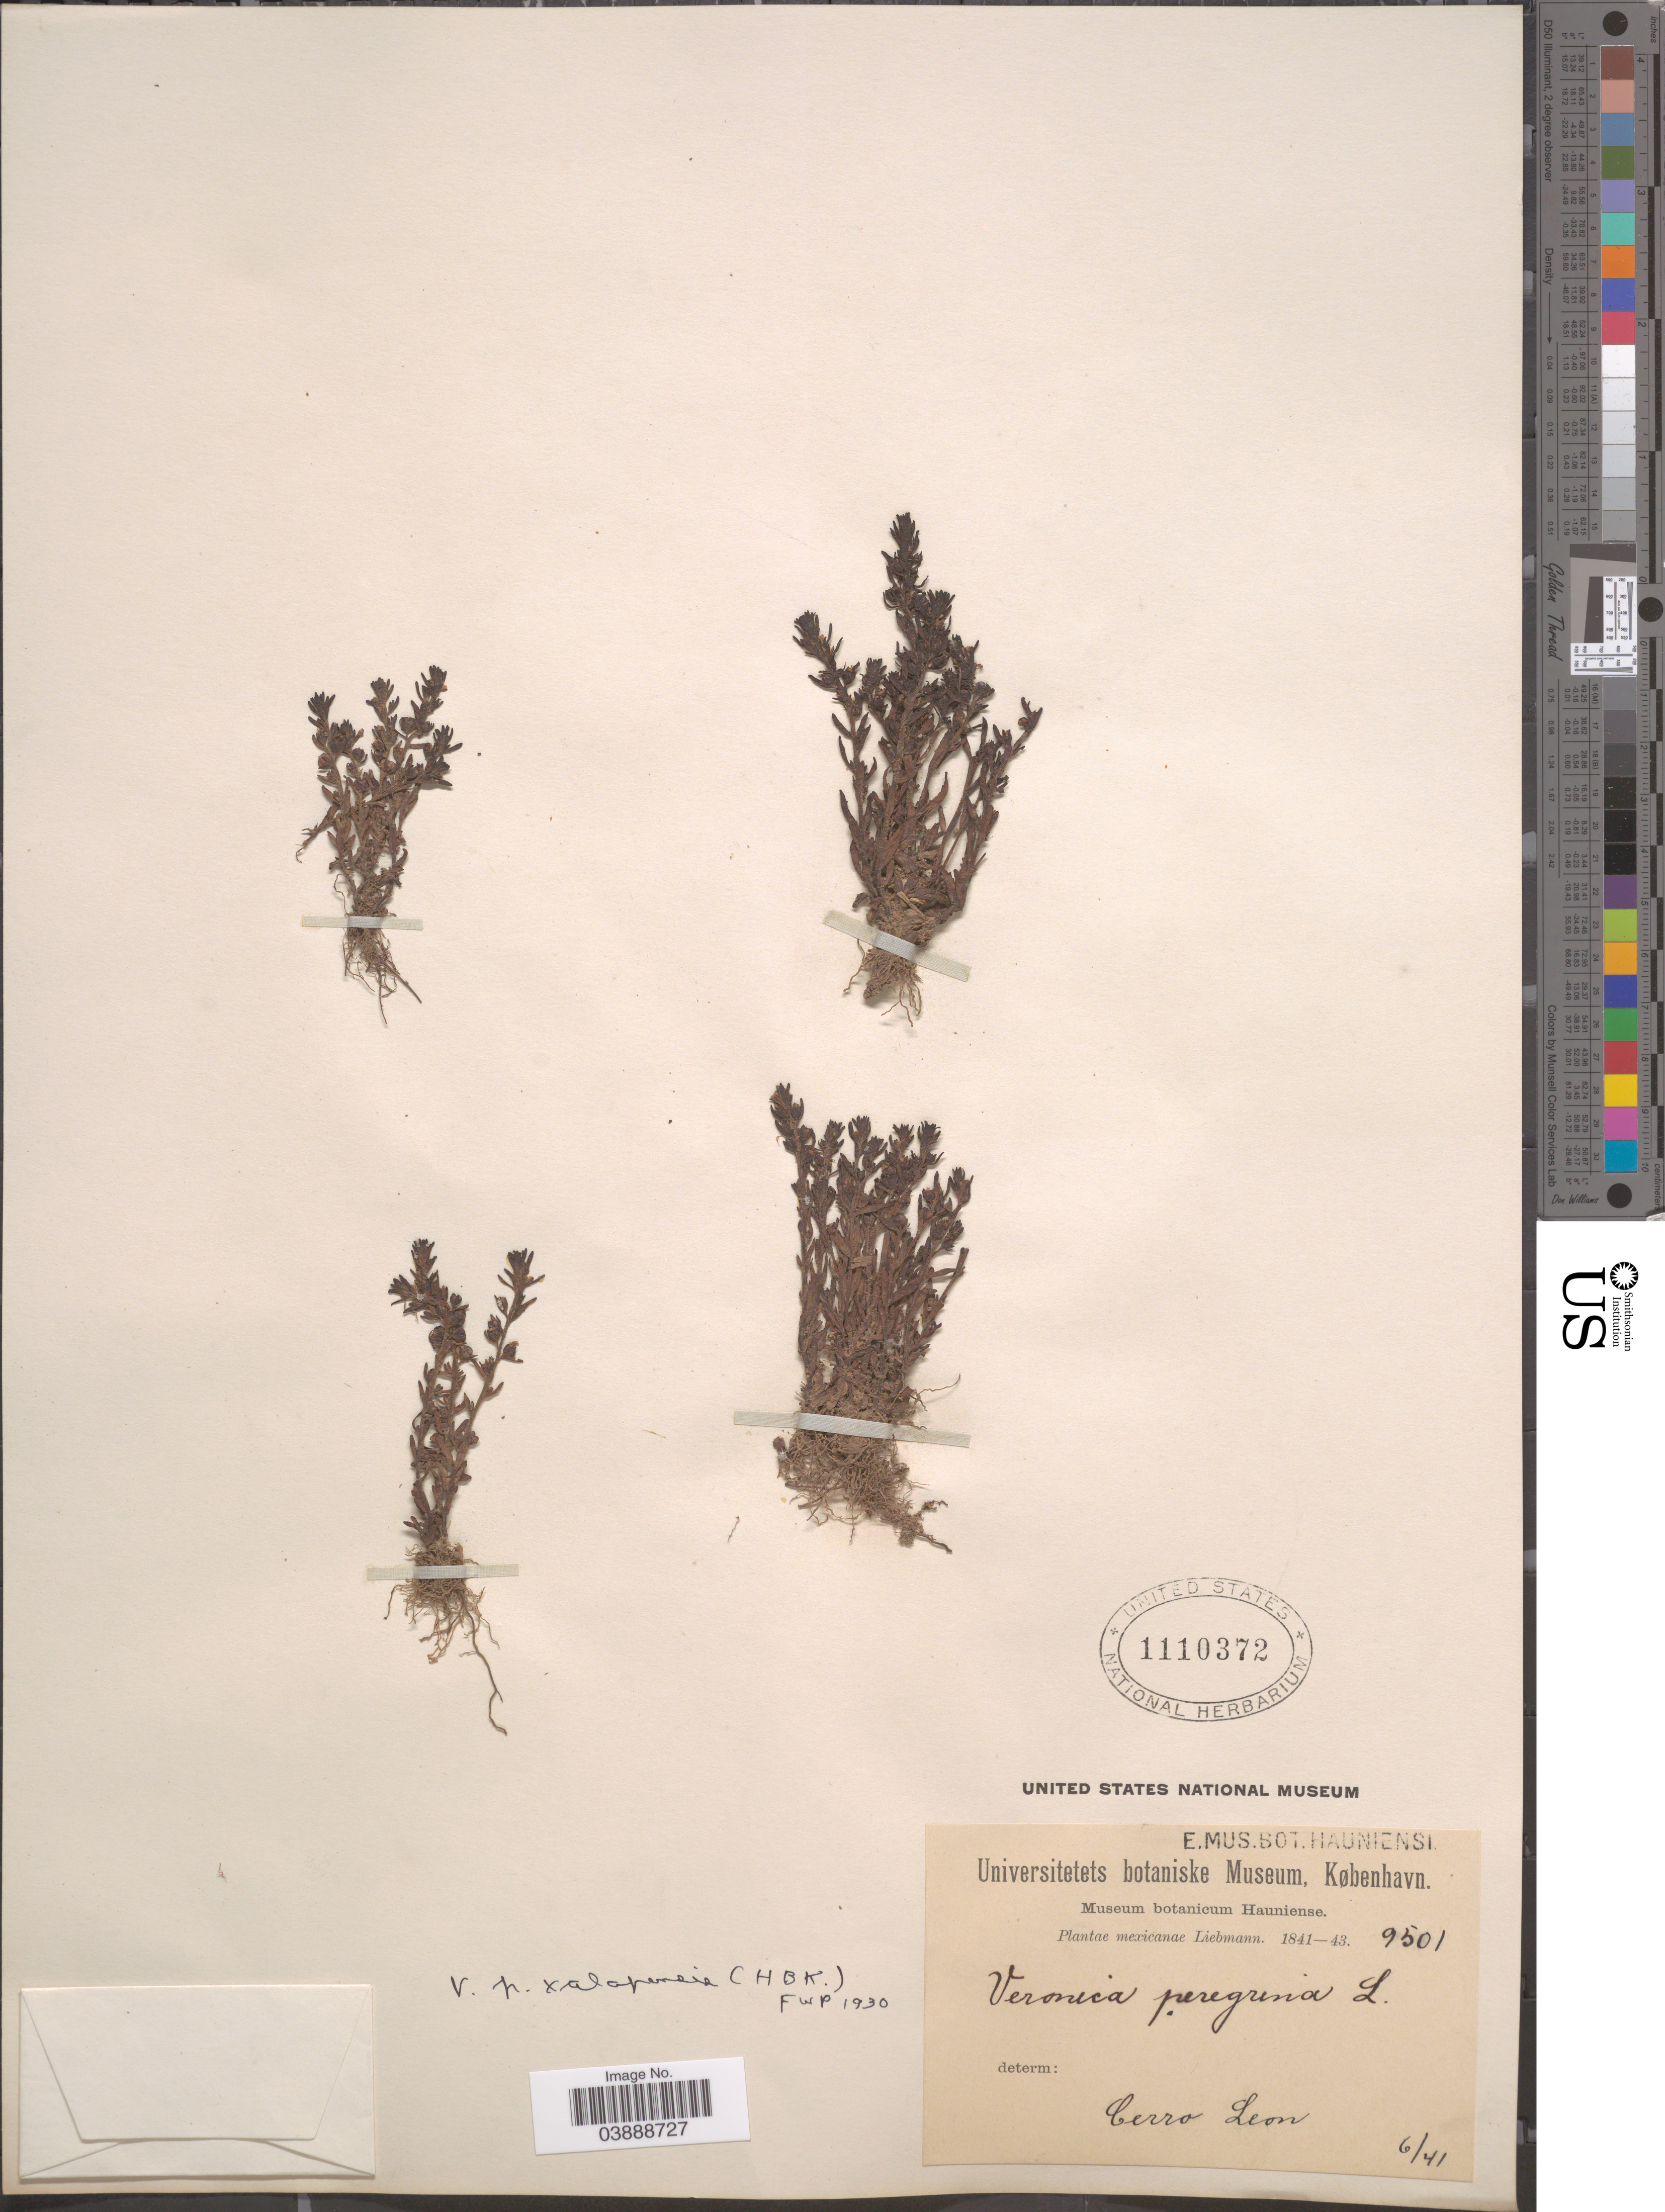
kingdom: Plantae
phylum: Tracheophyta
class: Magnoliopsida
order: Lamiales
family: Plantaginaceae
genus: Veronica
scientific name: Veronica peregrina subsp. xalapensis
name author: (Kunth) Pennell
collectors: Liebmann, --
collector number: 9501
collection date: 1841-06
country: Mexico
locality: Cerro Leon.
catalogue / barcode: US 1110372